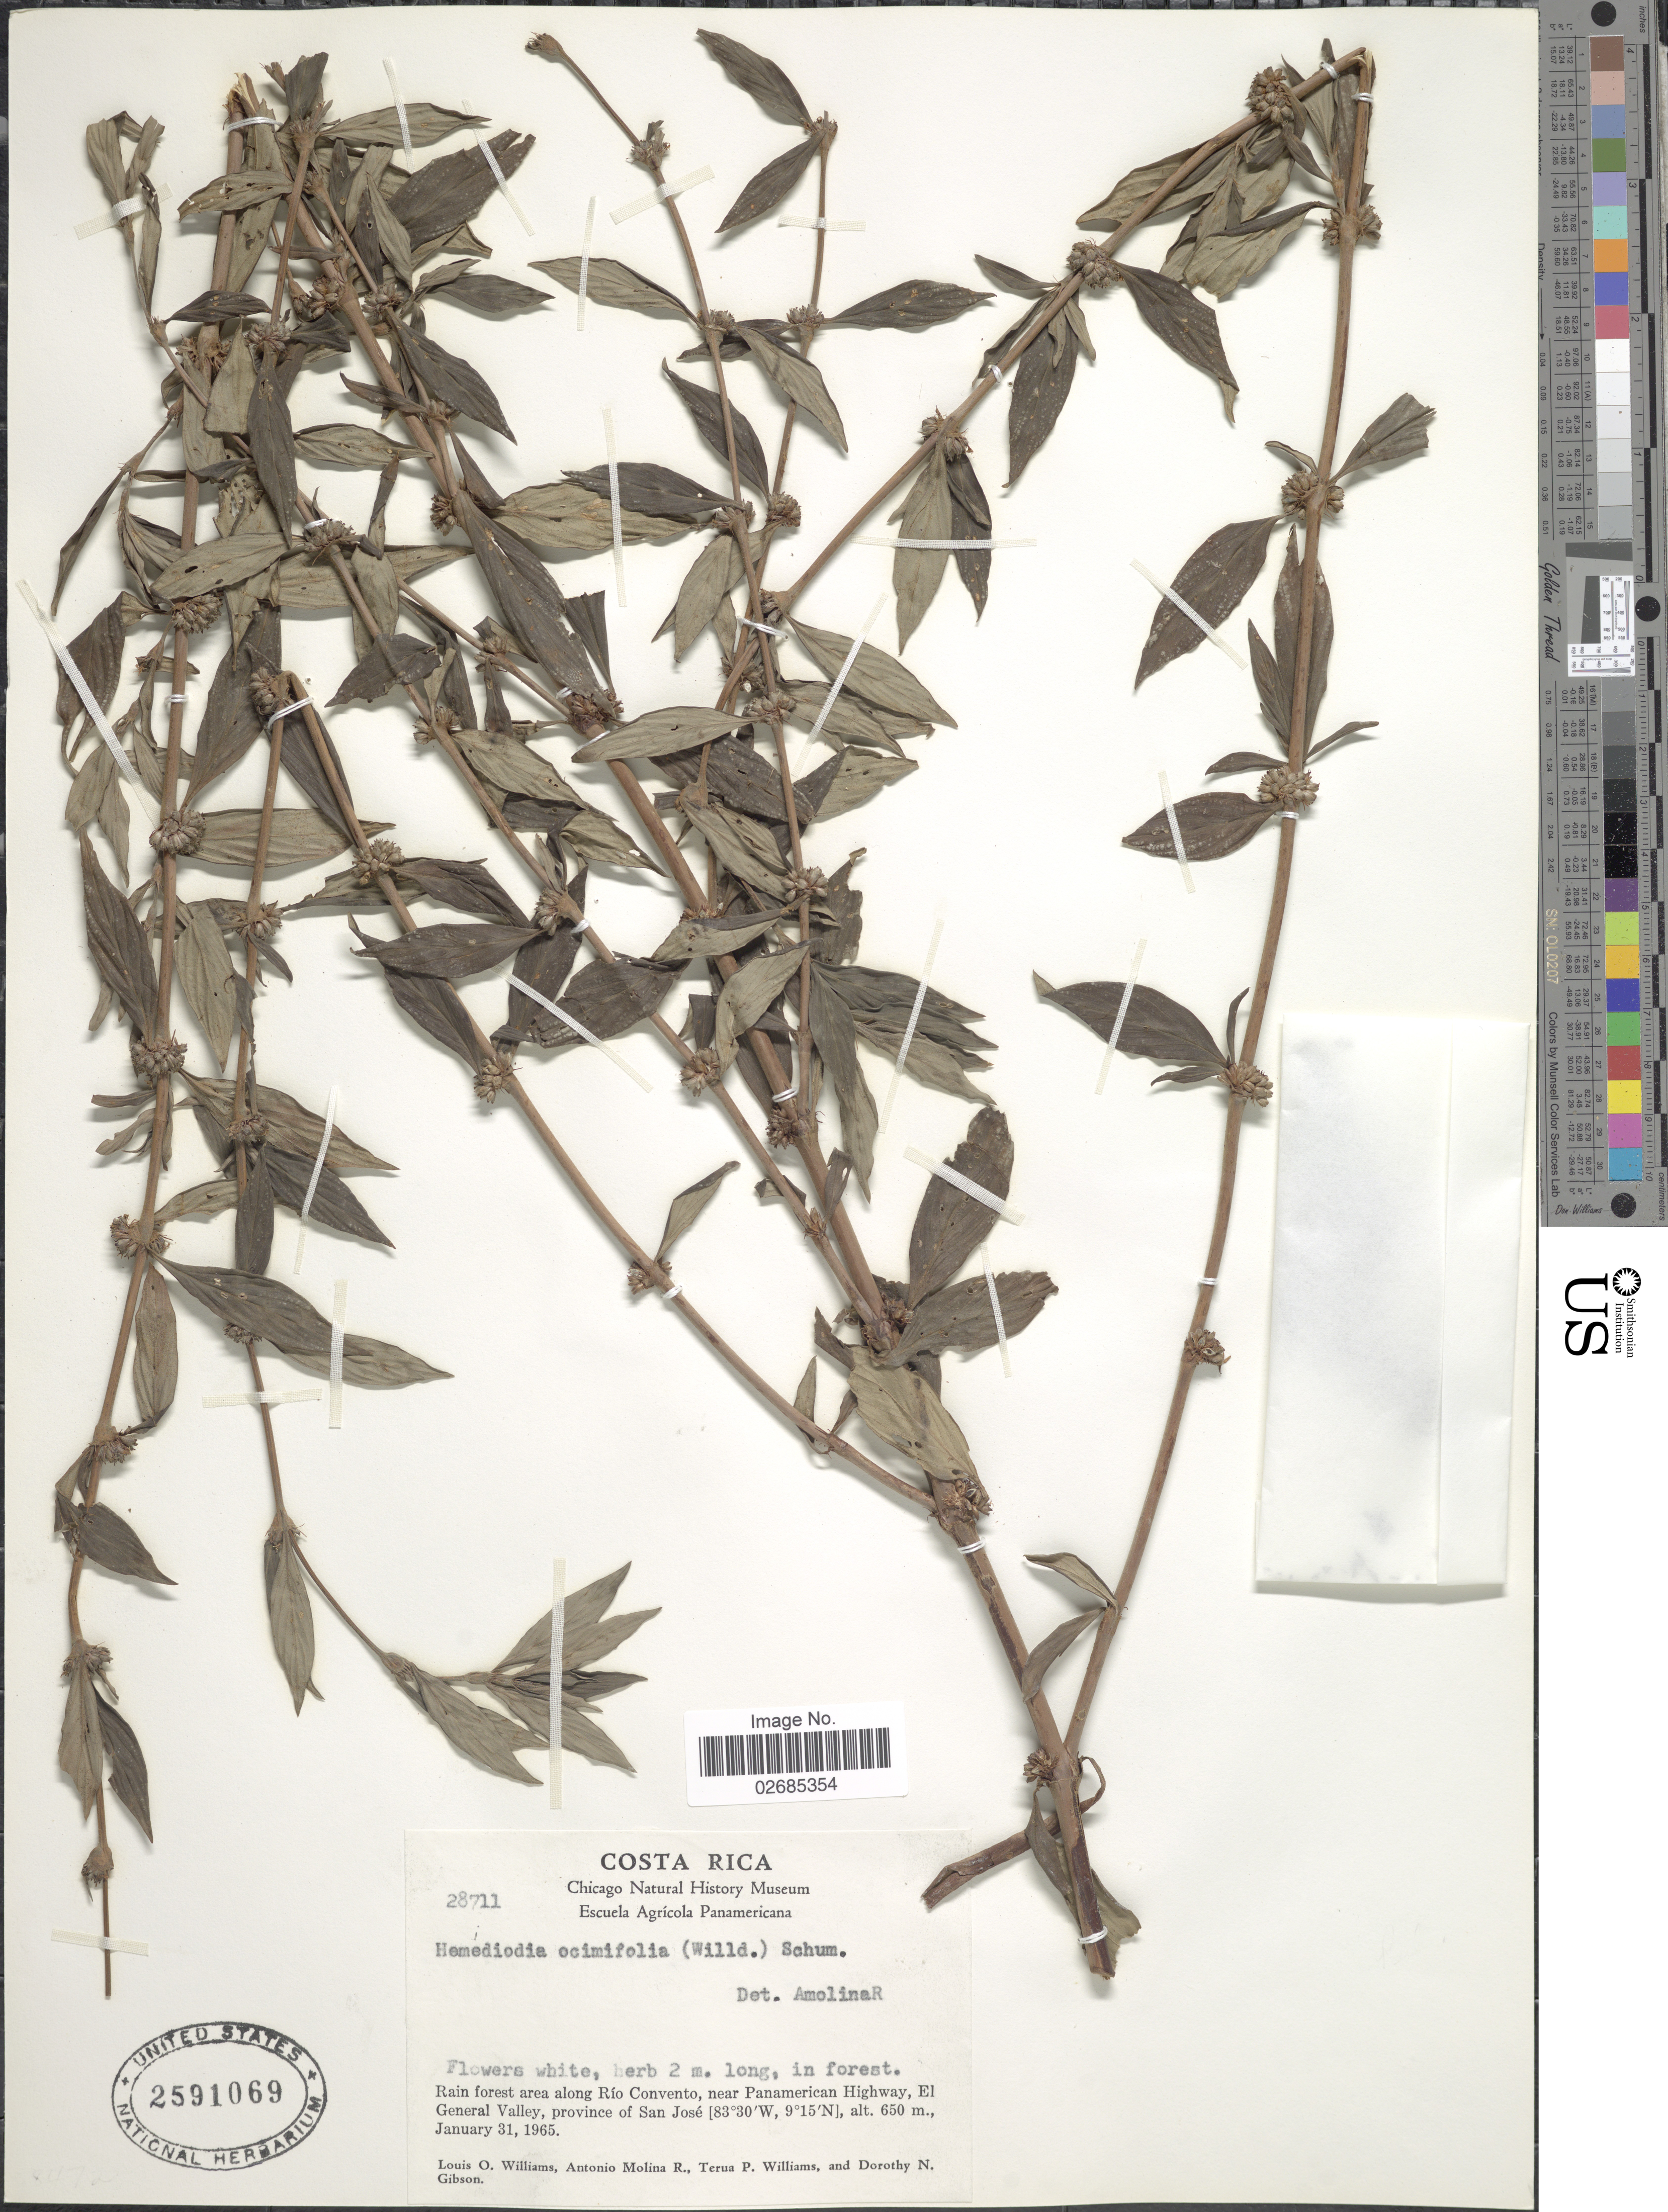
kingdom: Plantae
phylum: Tracheophyta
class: Magnoliopsida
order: Gentianales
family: Rubiaceae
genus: Hemidiodia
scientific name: Hemidiodia ocimifolia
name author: (Willd.) K. Schum.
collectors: L. O. Williams, A. Molina R., T. P. Williams & D. N. Gibson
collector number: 28711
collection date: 1965-01-31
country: Costa Rica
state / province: San José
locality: Rain forest area along Rio Convento, near Panamerican Highway, El General Valley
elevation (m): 650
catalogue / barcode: US 2591069